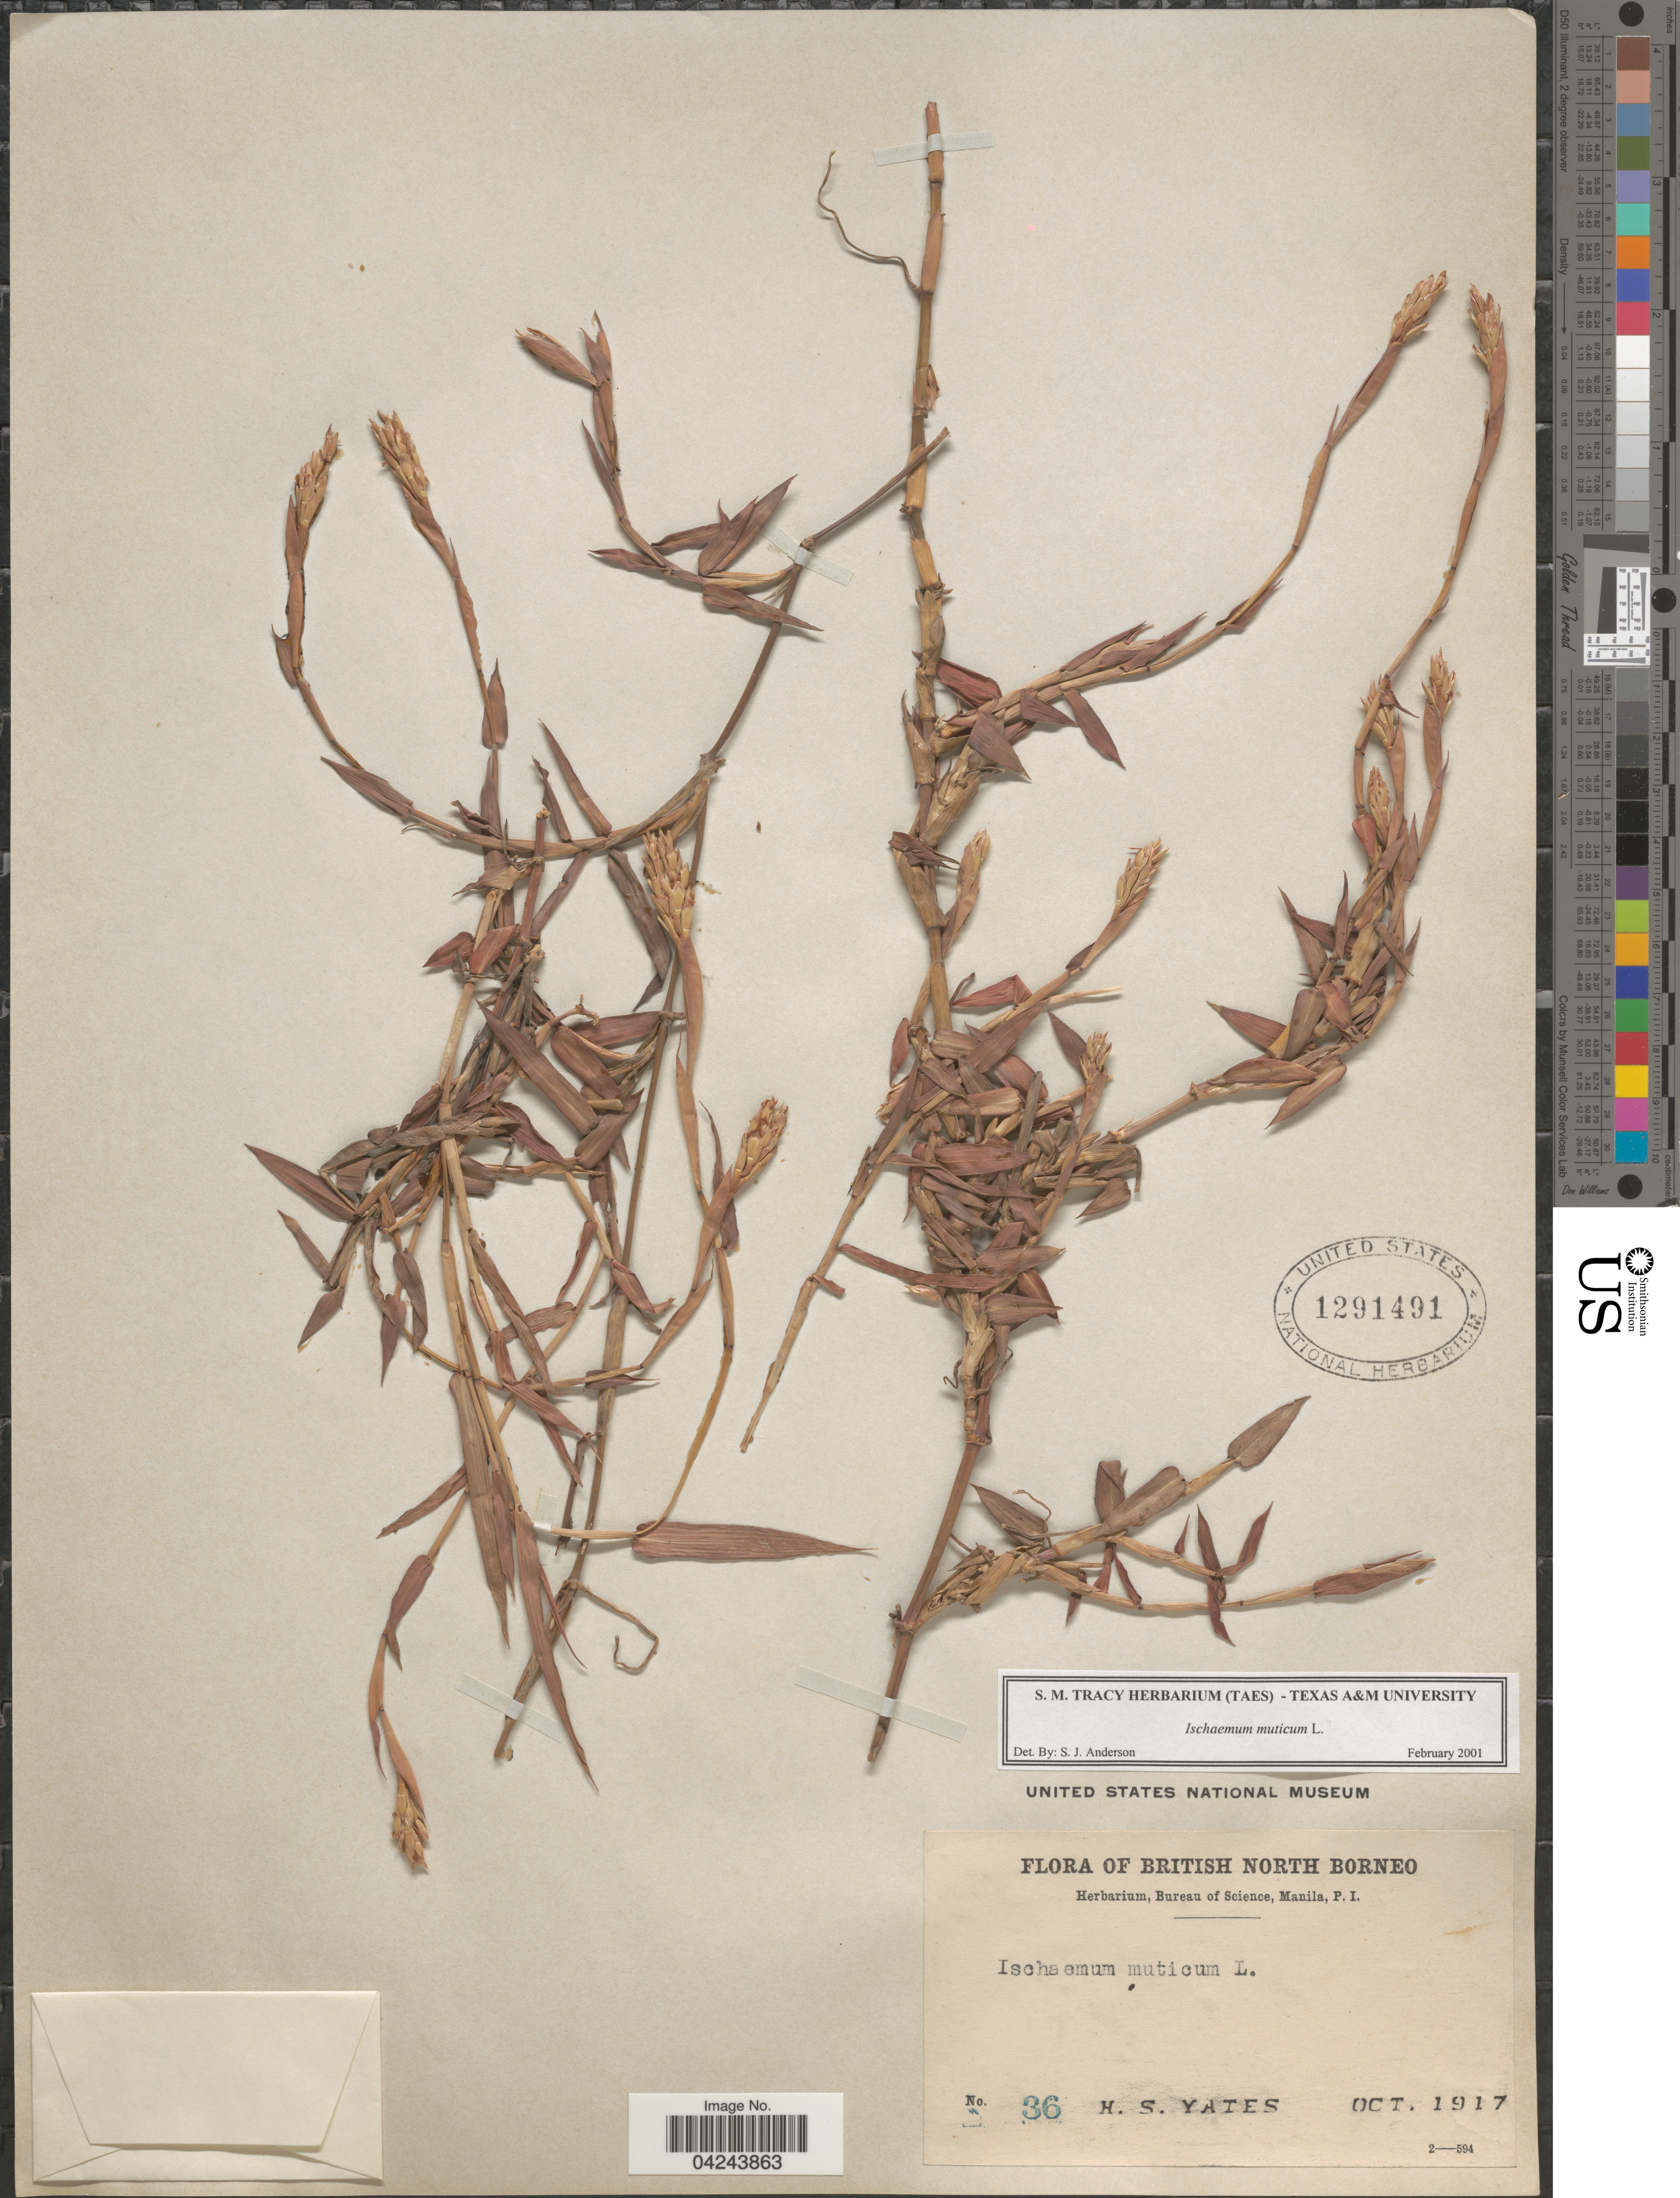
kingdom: Plantae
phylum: Tracheophyta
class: Liliopsida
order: Poales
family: Poaceae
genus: Ischaemum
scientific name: Ischaemum muticum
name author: L.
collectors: H. S. Yates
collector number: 36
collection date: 1917-10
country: Malaysia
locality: British North Borneo.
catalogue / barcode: US 1291491